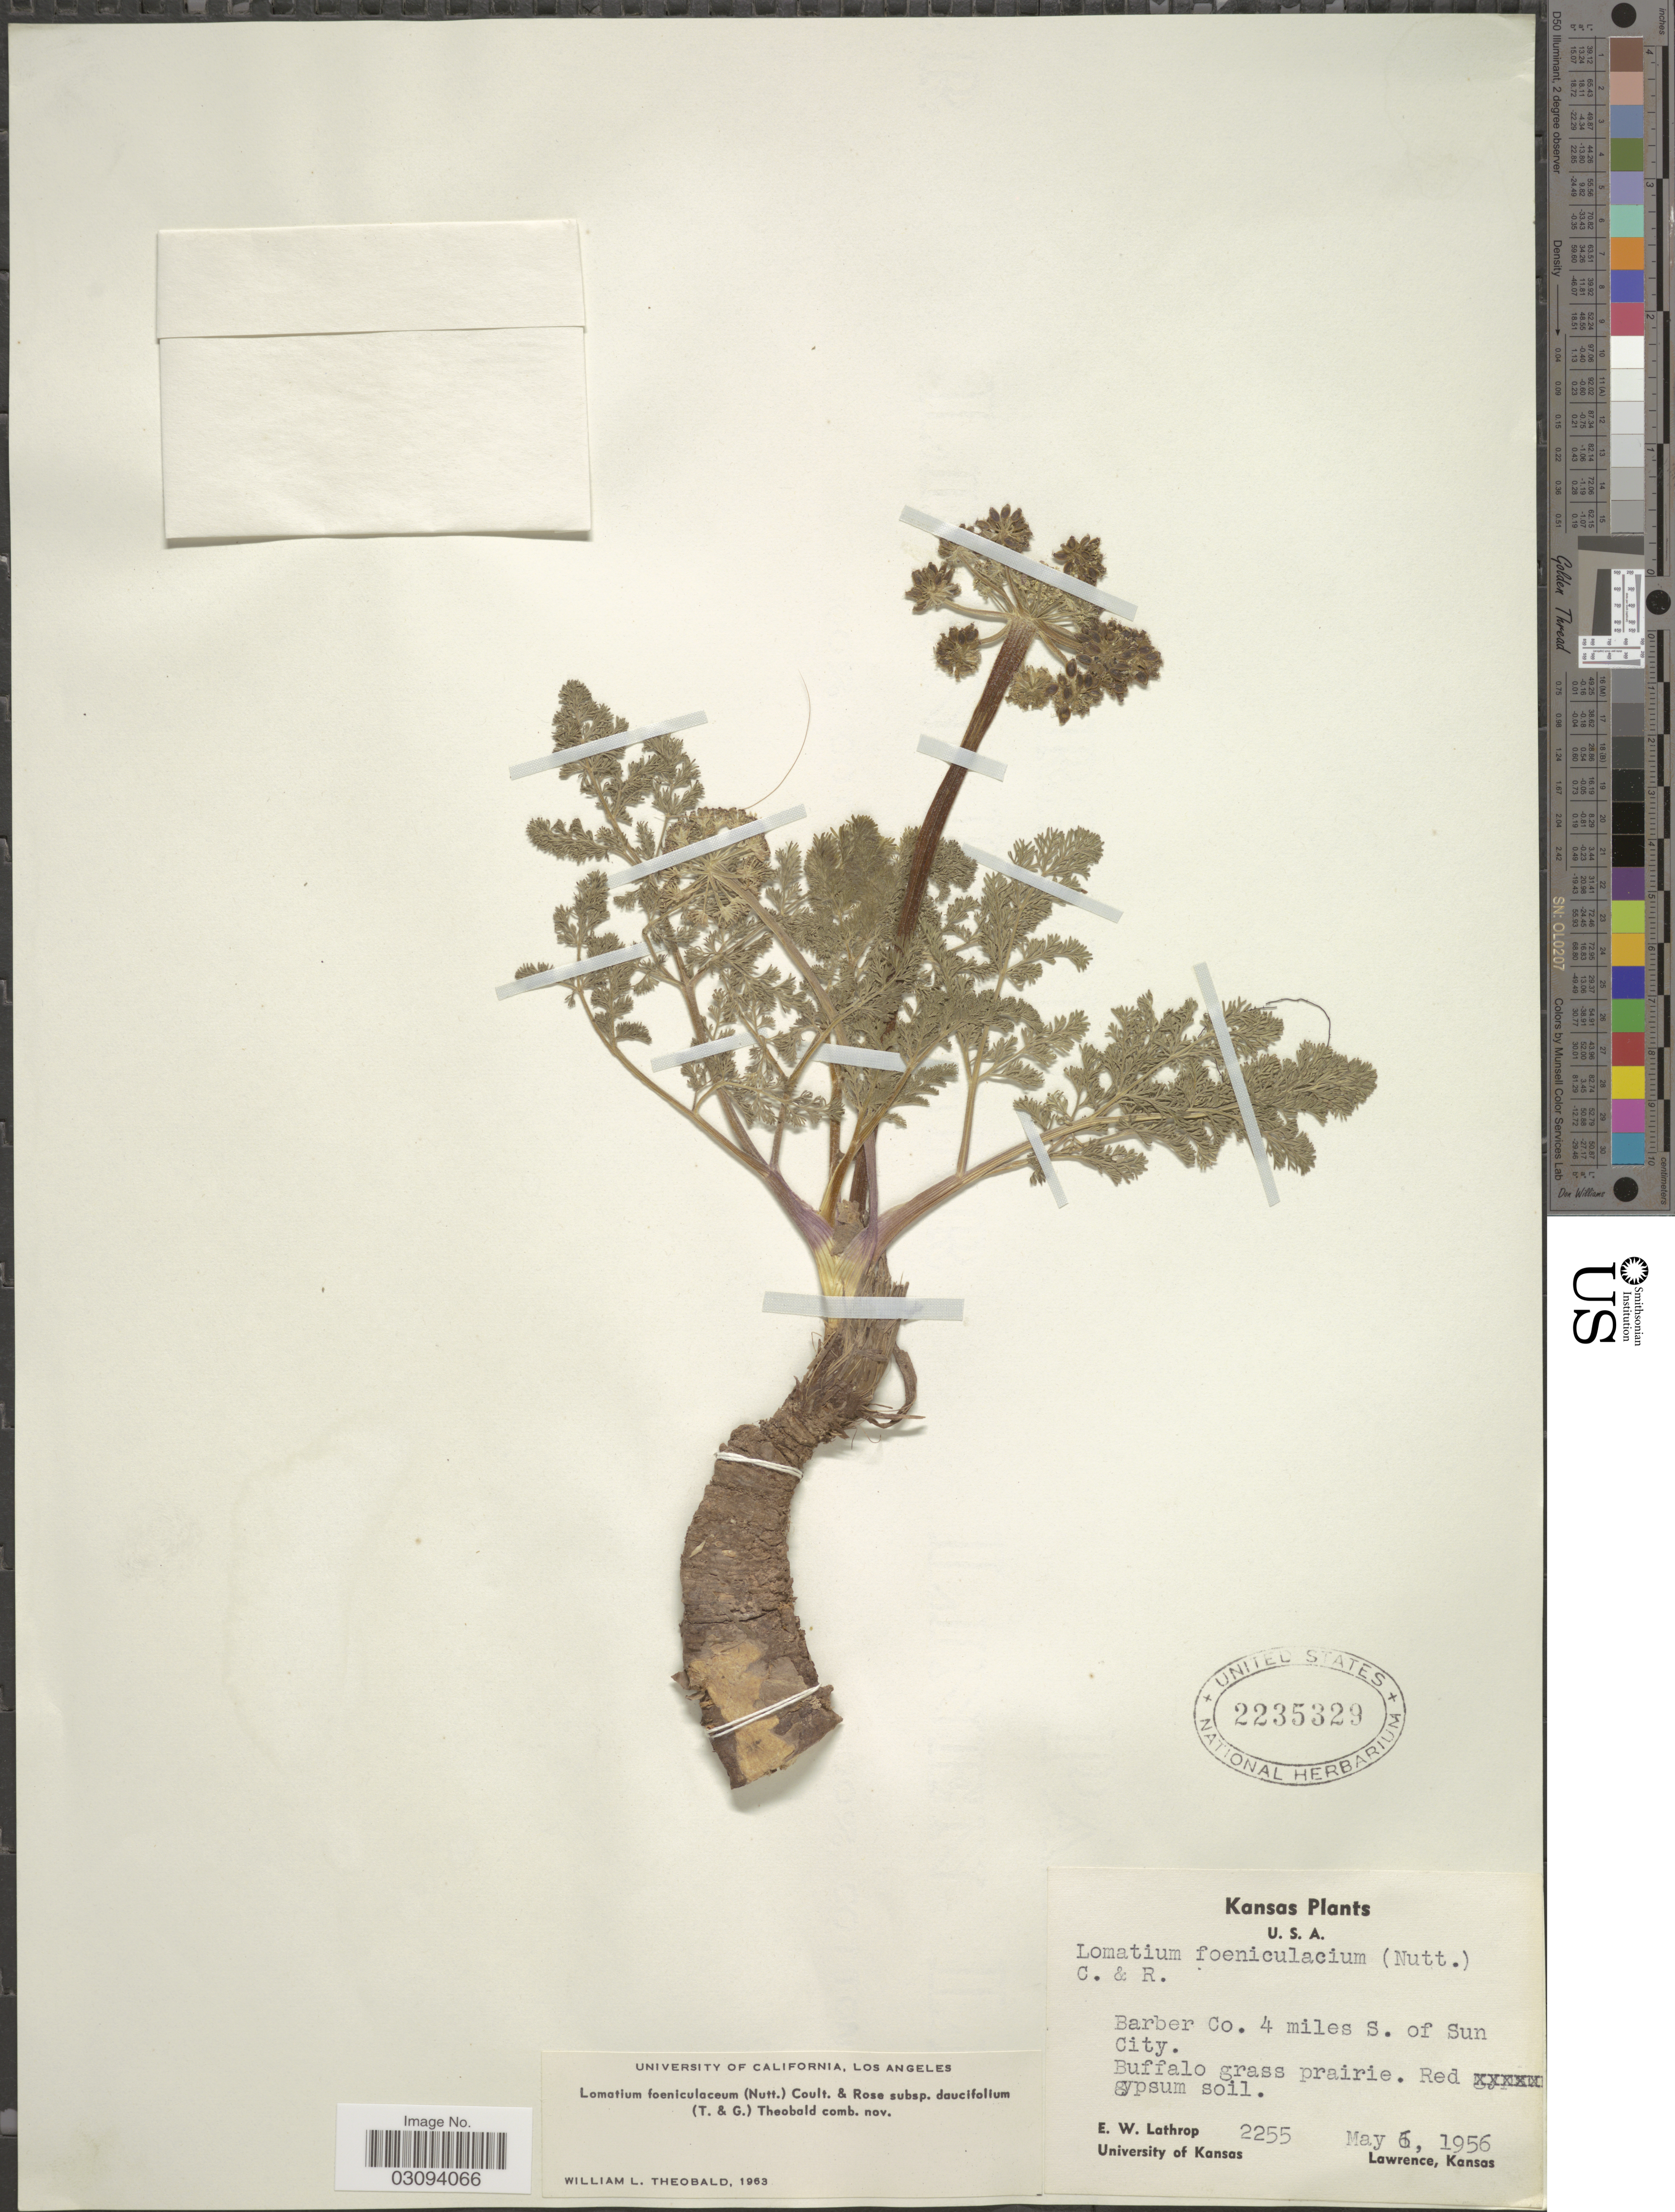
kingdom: Plantae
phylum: Tracheophyta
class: Magnoliopsida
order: Apiales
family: Apiaceae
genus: Lomatium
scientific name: Lomatium foeniculaceum subsp. daucifolium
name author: (Torr. & A. Gray) W.L. Theob.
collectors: E. W. Lathrop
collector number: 2255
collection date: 1956-05-06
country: United States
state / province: Kansas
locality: Barber Co. 4 miles S. of Sun City. Buffalo grass prairie.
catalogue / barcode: US 2235329